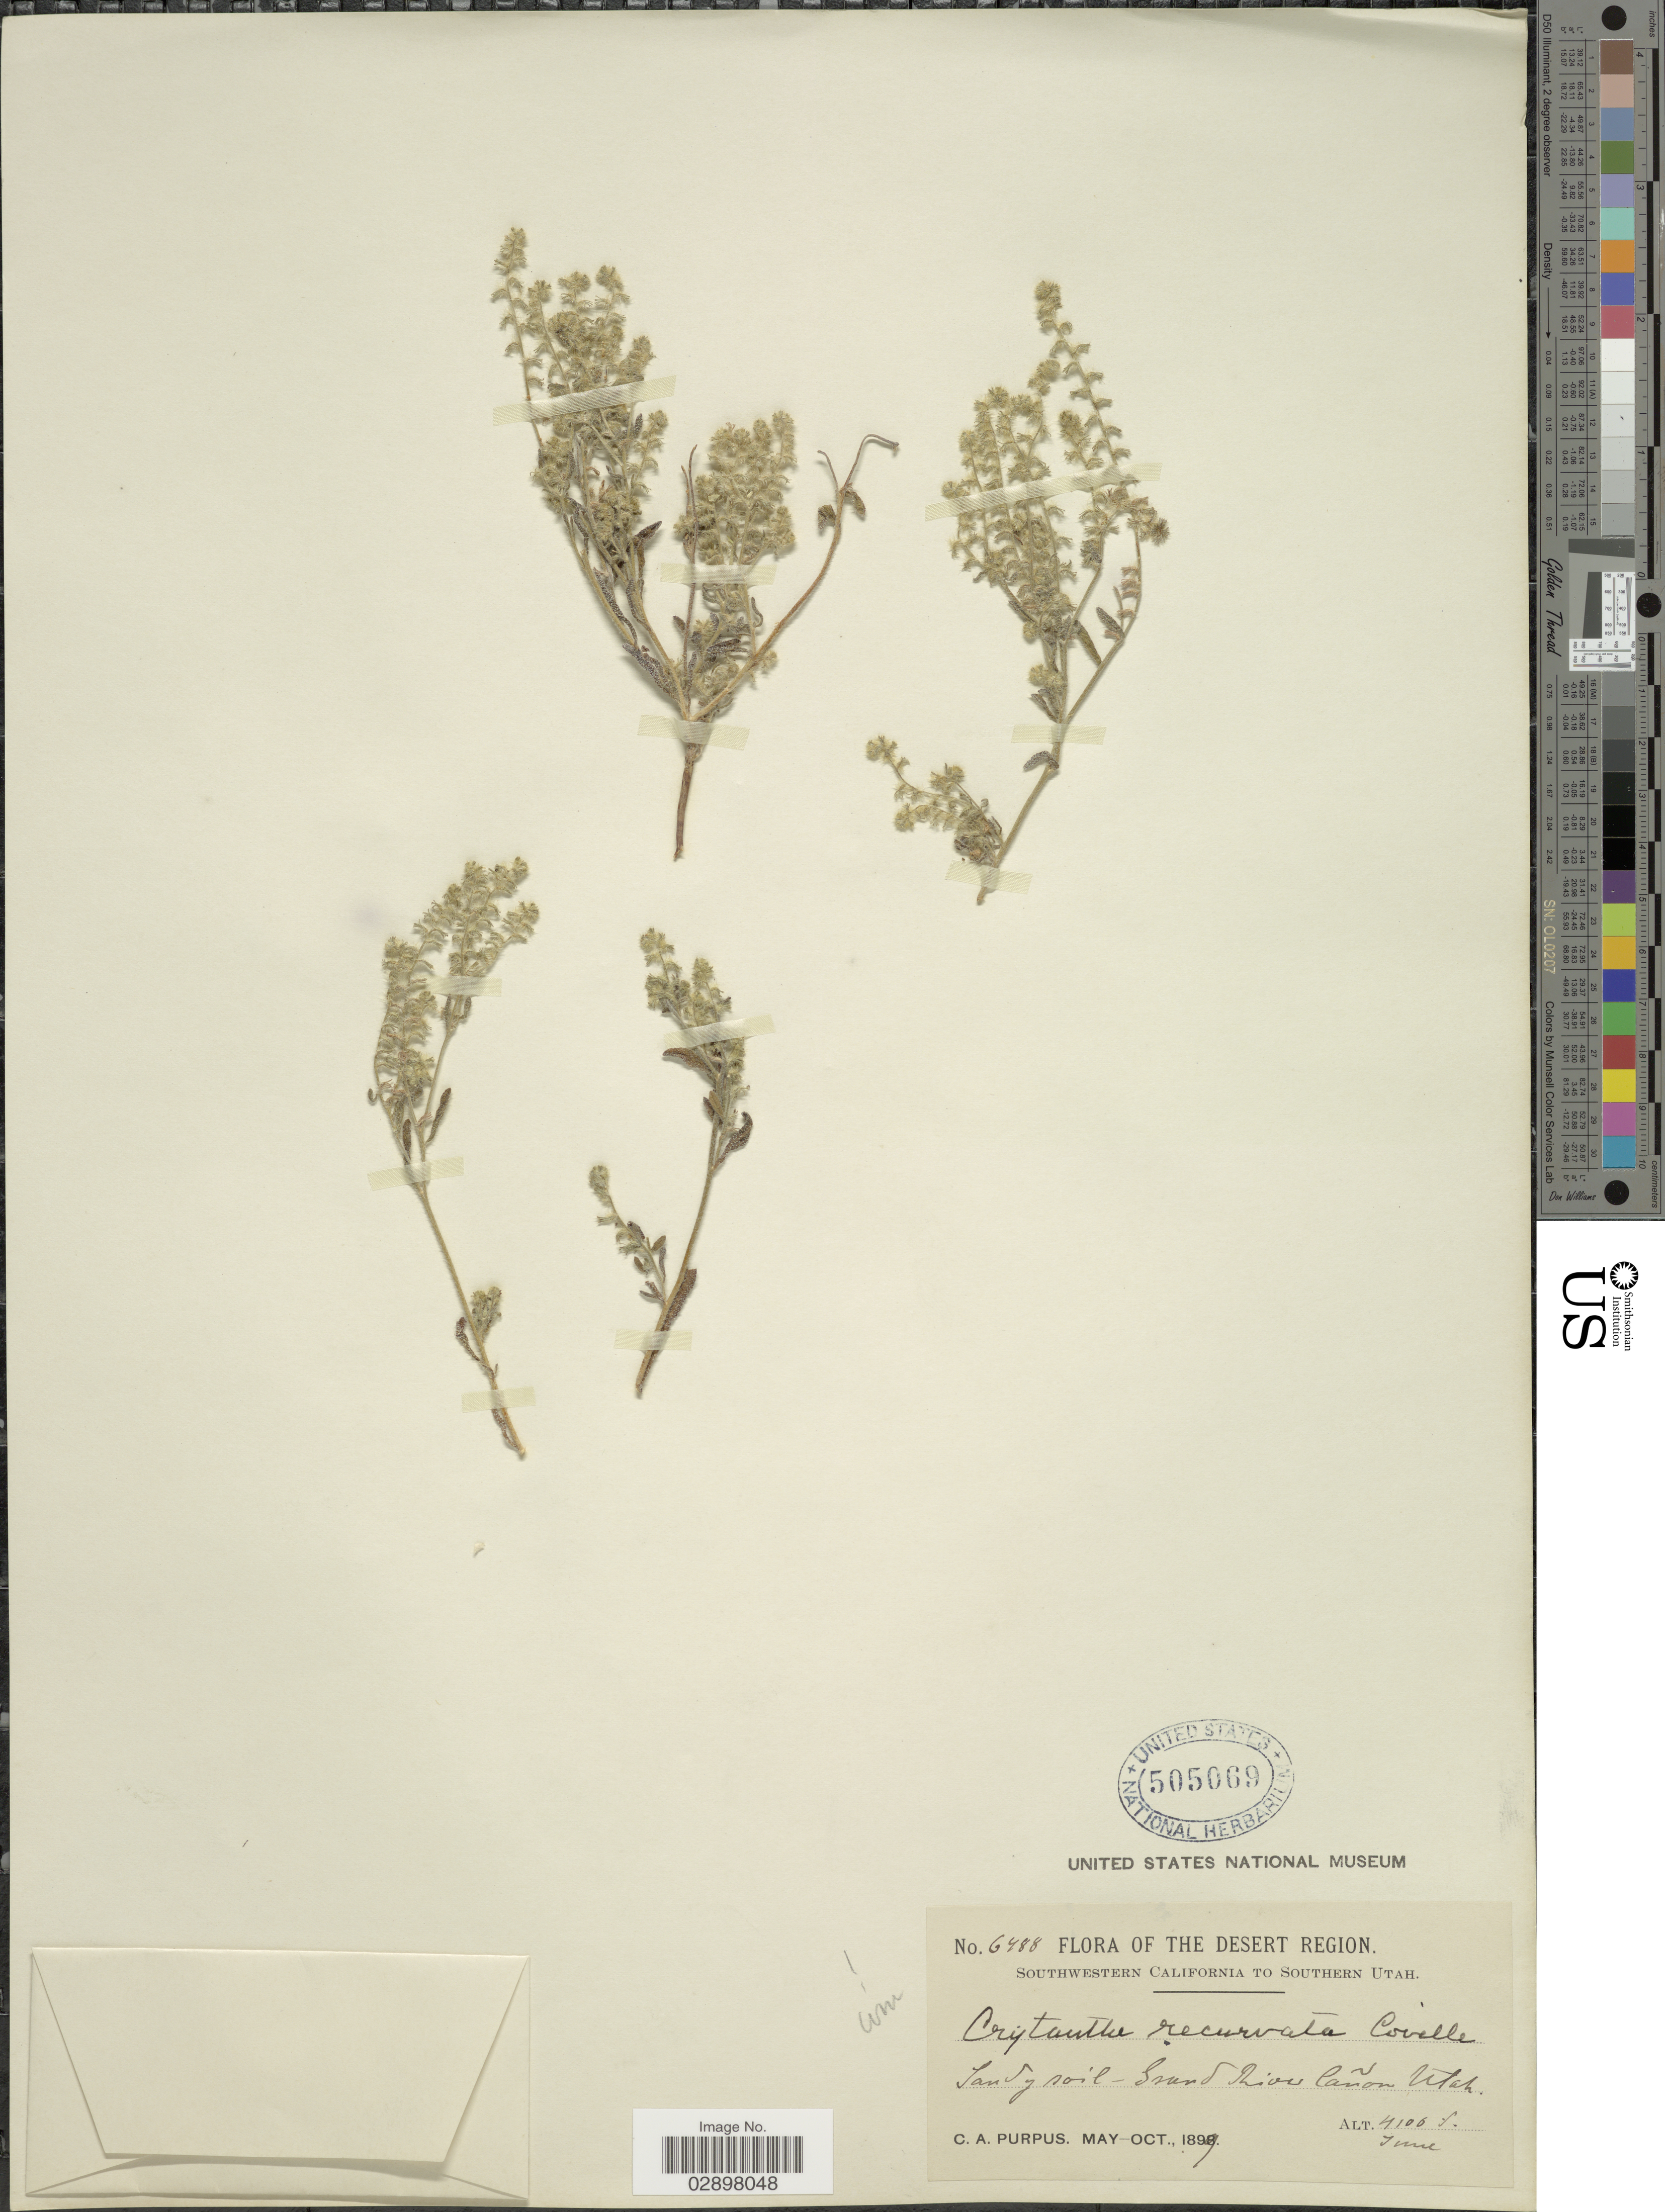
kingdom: Plantae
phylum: Tracheophyta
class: Magnoliopsida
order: Boraginales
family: Boraginaceae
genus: Cryptantha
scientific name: Cryptantha recurvata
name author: Coville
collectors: C. A. Purpus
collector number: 6488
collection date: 1899-06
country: United States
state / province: Utah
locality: The Desert Region. Southern Utah. Sandy soil - Grand River Cañon.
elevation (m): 1250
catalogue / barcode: US 505069